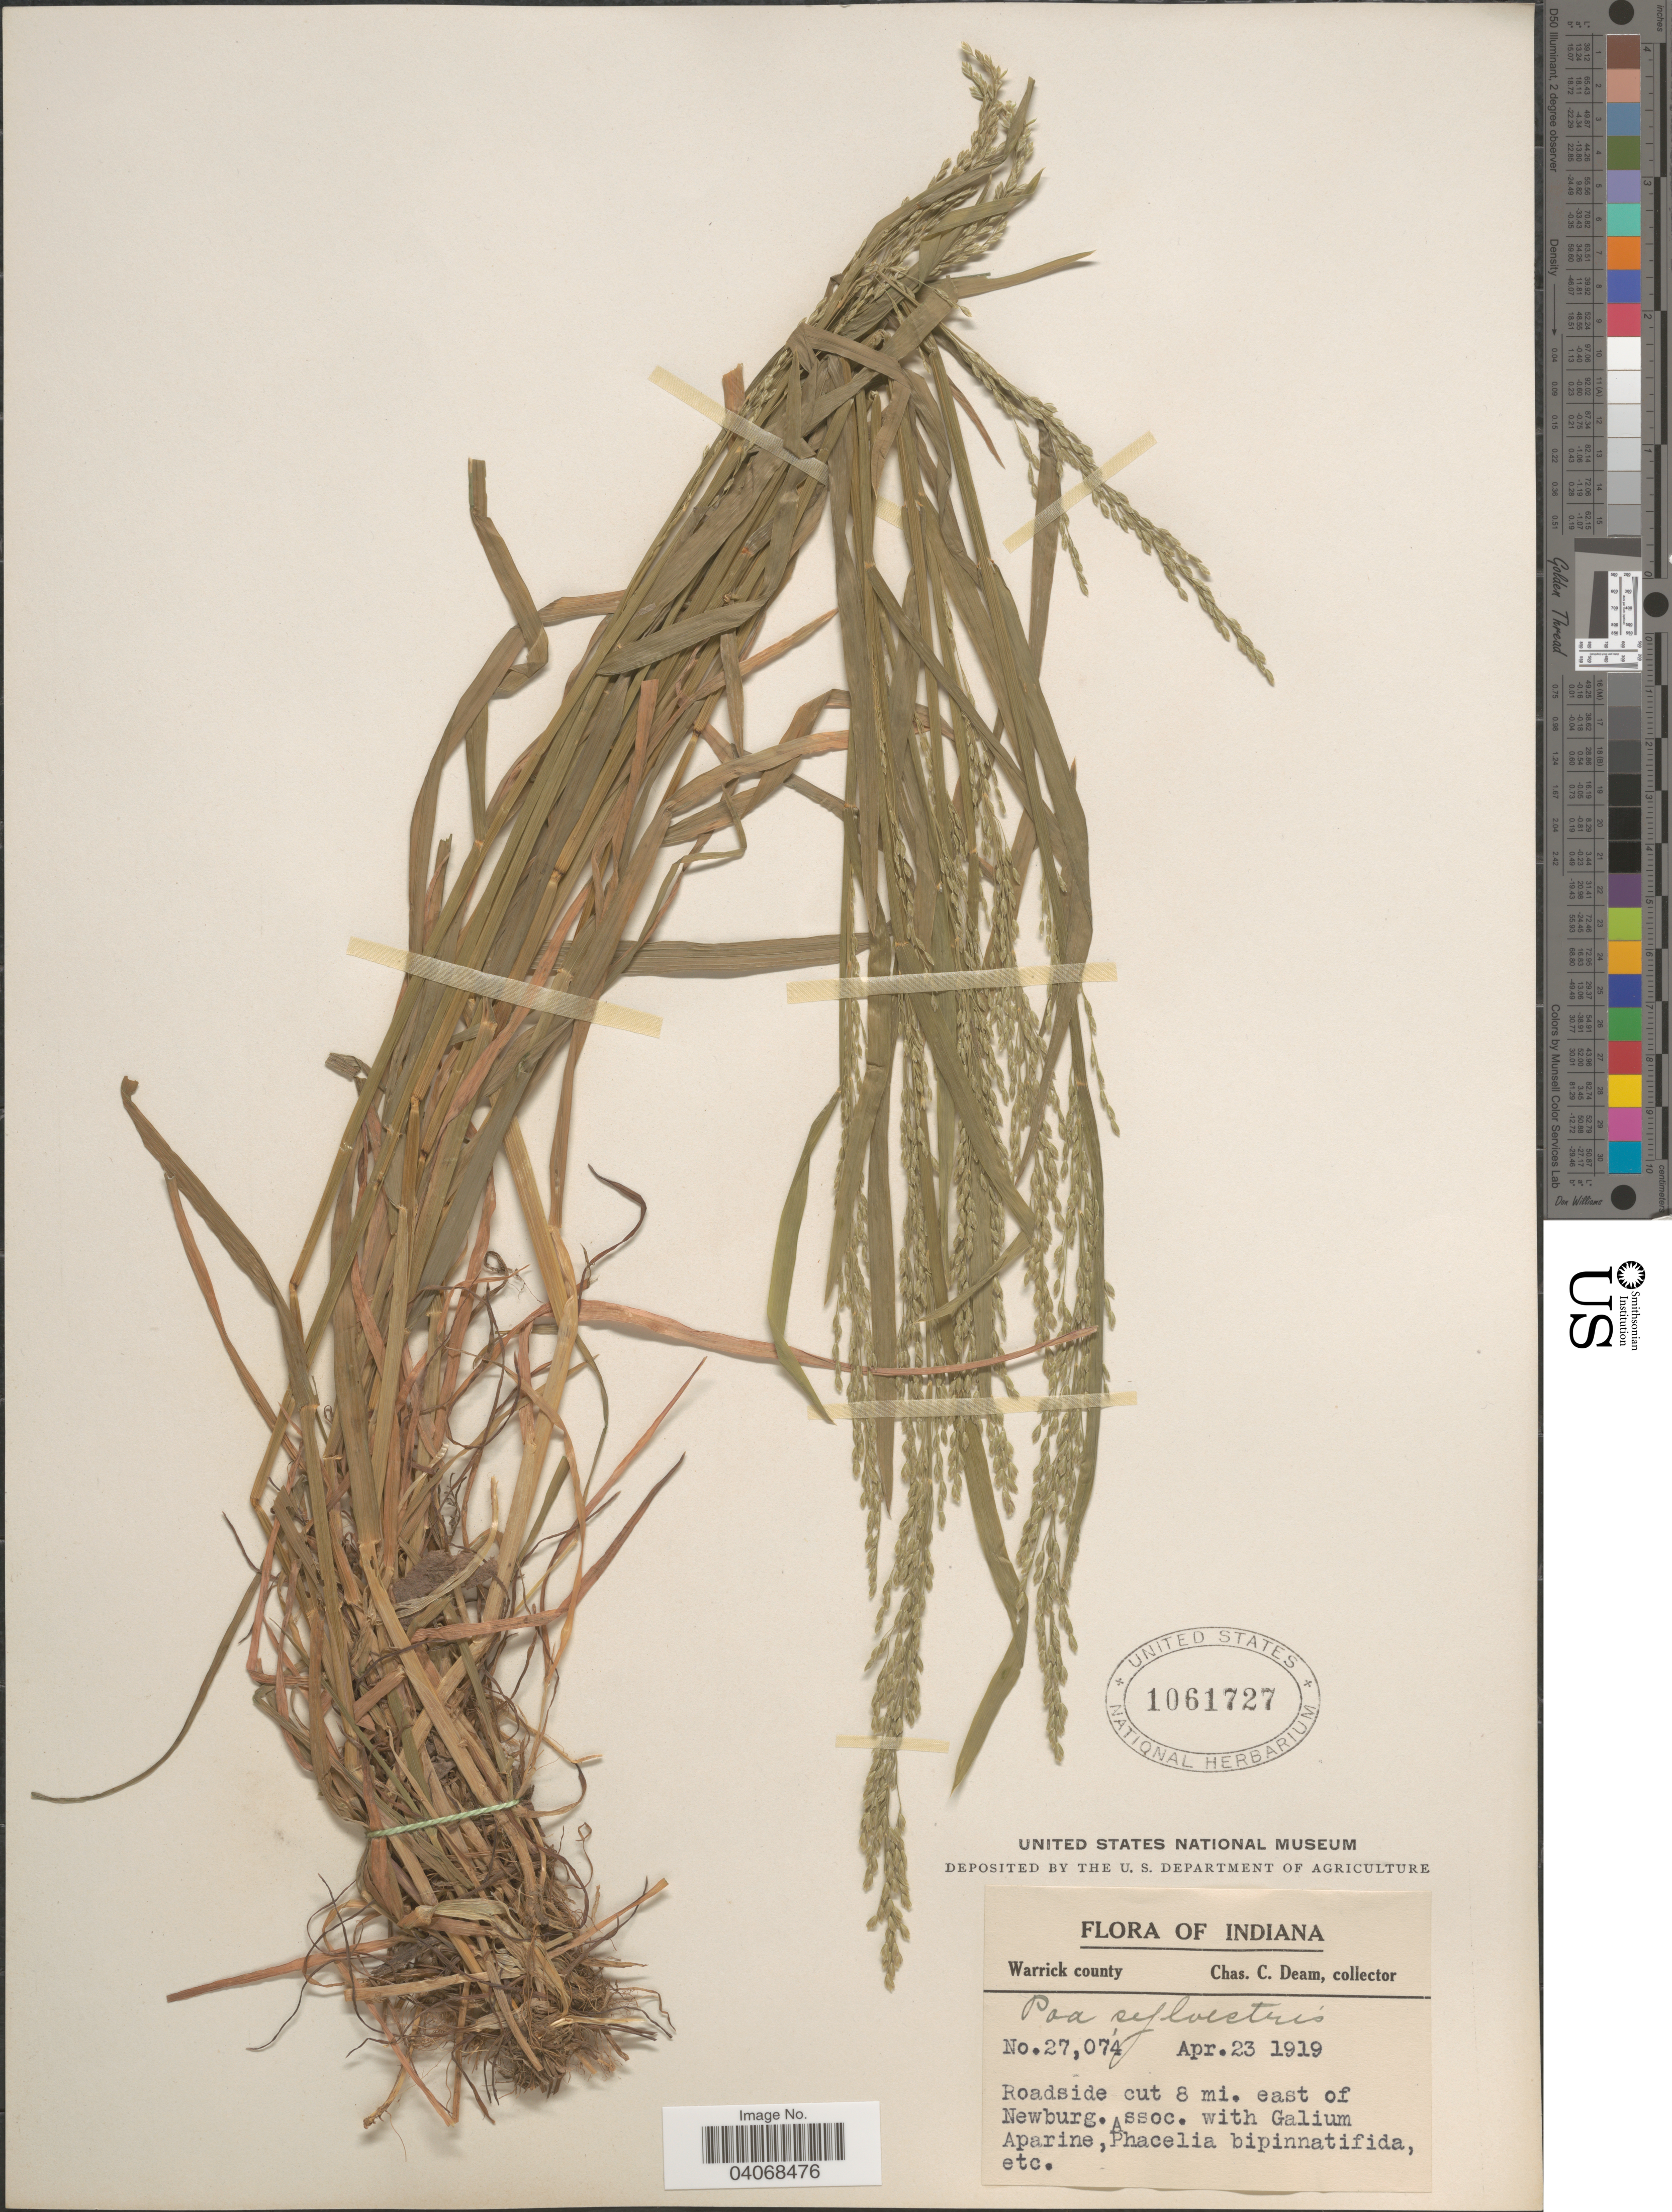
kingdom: Plantae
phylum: Tracheophyta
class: Liliopsida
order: Poales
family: Poaceae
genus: Poa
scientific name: Poa sylvestris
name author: A. Gray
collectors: C. C. Deam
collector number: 27074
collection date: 1919-04-23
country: United States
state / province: Indiana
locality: Roadside cut 8 mi. east of Newburg. Warrick county.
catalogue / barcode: US 1061727